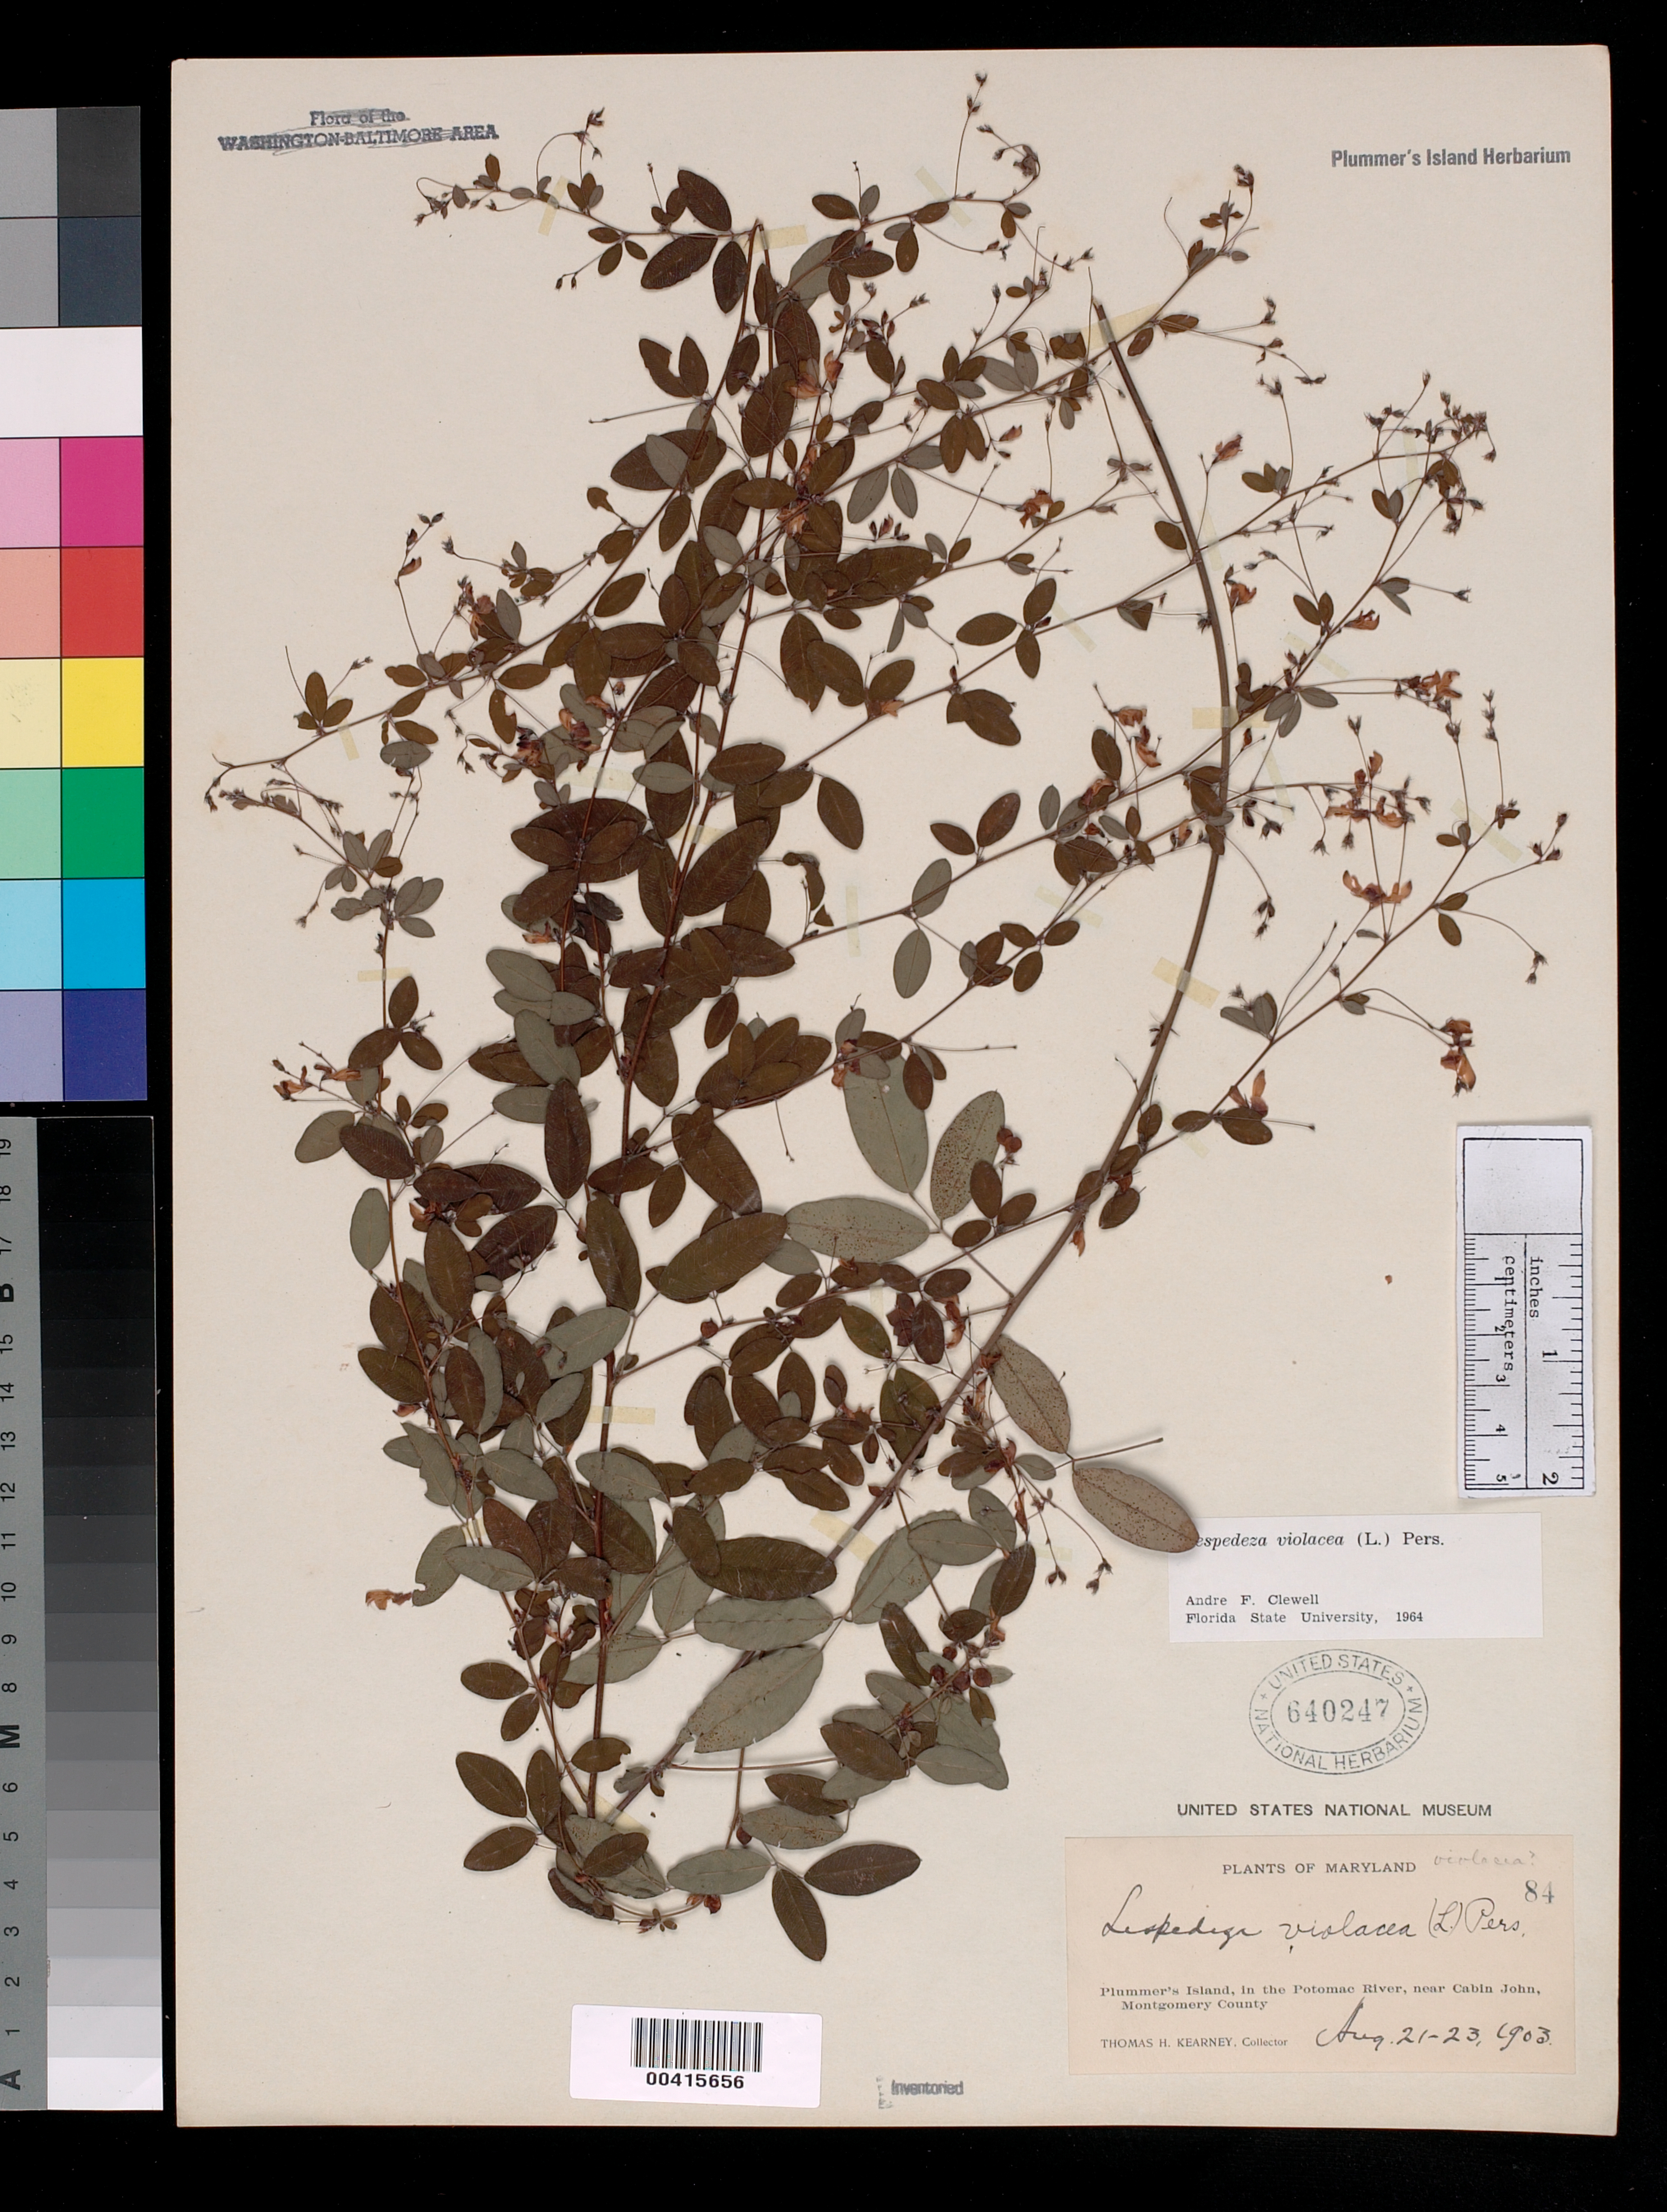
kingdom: Plantae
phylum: Tracheophyta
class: Magnoliopsida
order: Fabales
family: Fabaceae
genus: Lespedeza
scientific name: Lespedeza violacea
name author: (L.) Pers.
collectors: T. H. Kearney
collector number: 84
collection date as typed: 21 Aug 1903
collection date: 1903-08-21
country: United States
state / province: Maryland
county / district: Montgomery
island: Plummers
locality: Plummer's Island C. & O. Canal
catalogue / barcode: US 640247